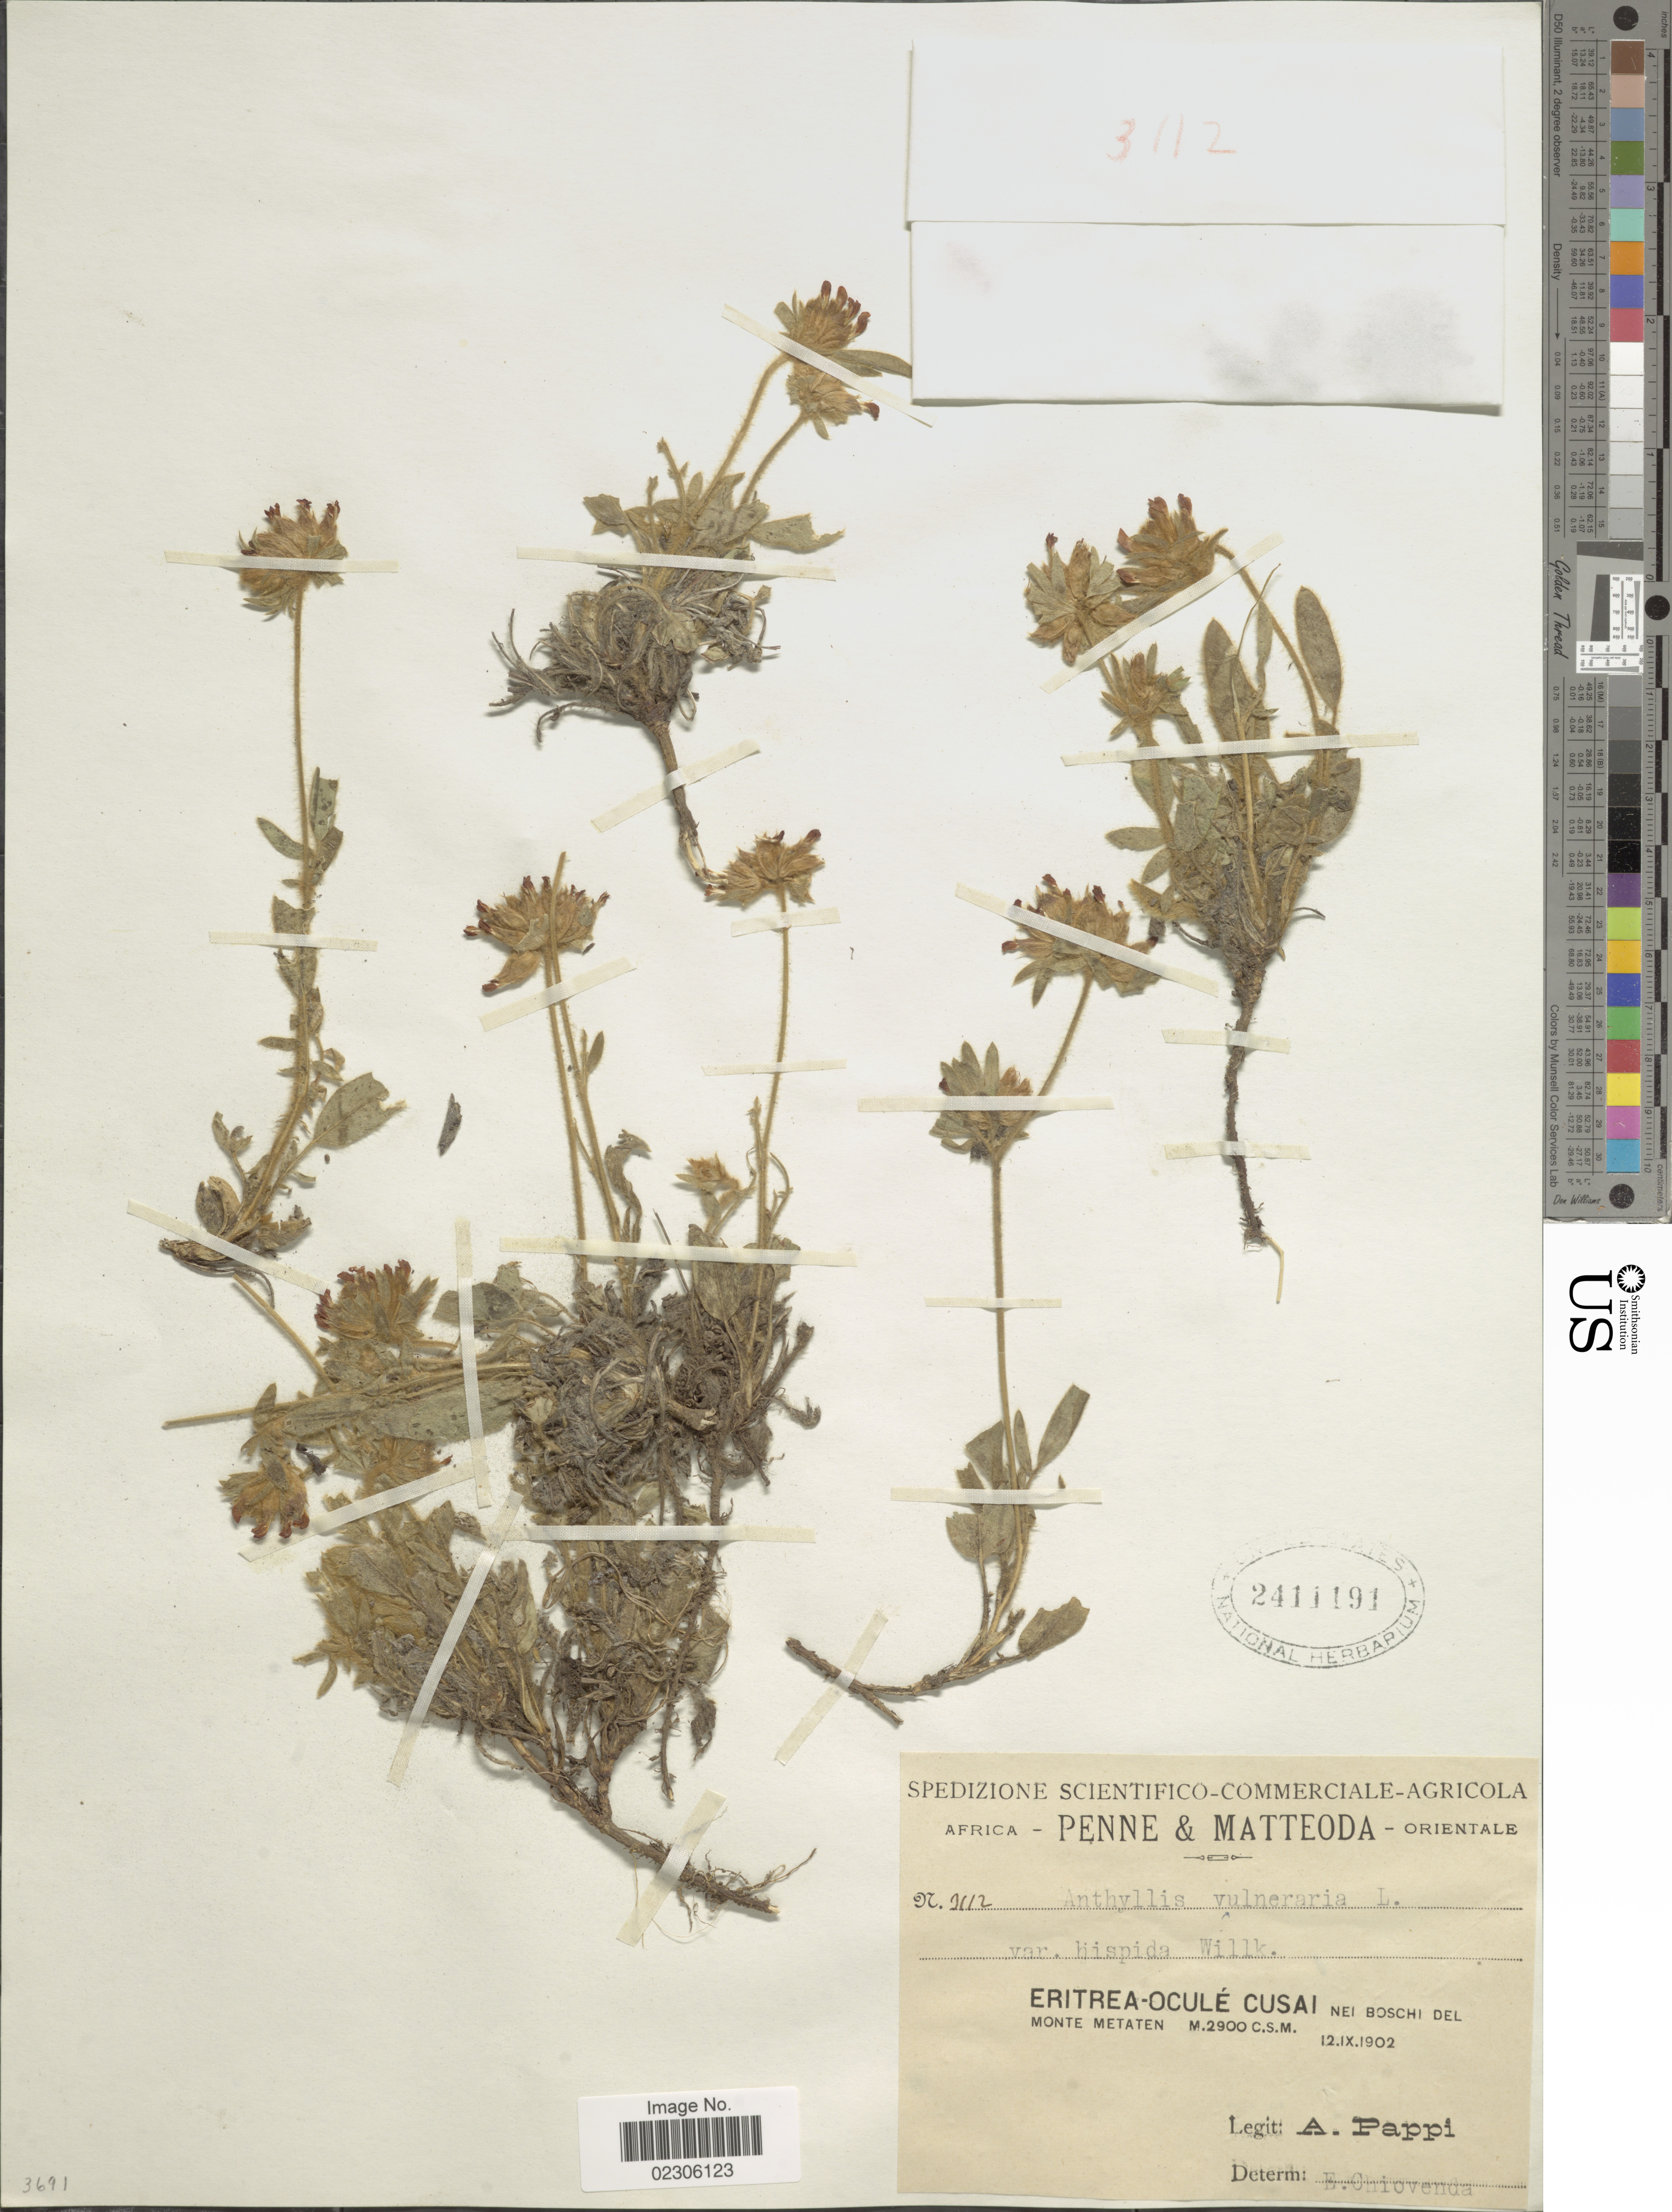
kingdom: Plantae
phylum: Tracheophyta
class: Magnoliopsida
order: Fabales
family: Fabaceae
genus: Anthyllis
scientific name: Anthyllis vulneraria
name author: L.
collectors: A. Pappi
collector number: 3112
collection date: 1902-09-12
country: Eritrea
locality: Eritrea-Ocule Cusai Nei Boschi Del Monte Metaten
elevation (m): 2900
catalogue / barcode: US 241191